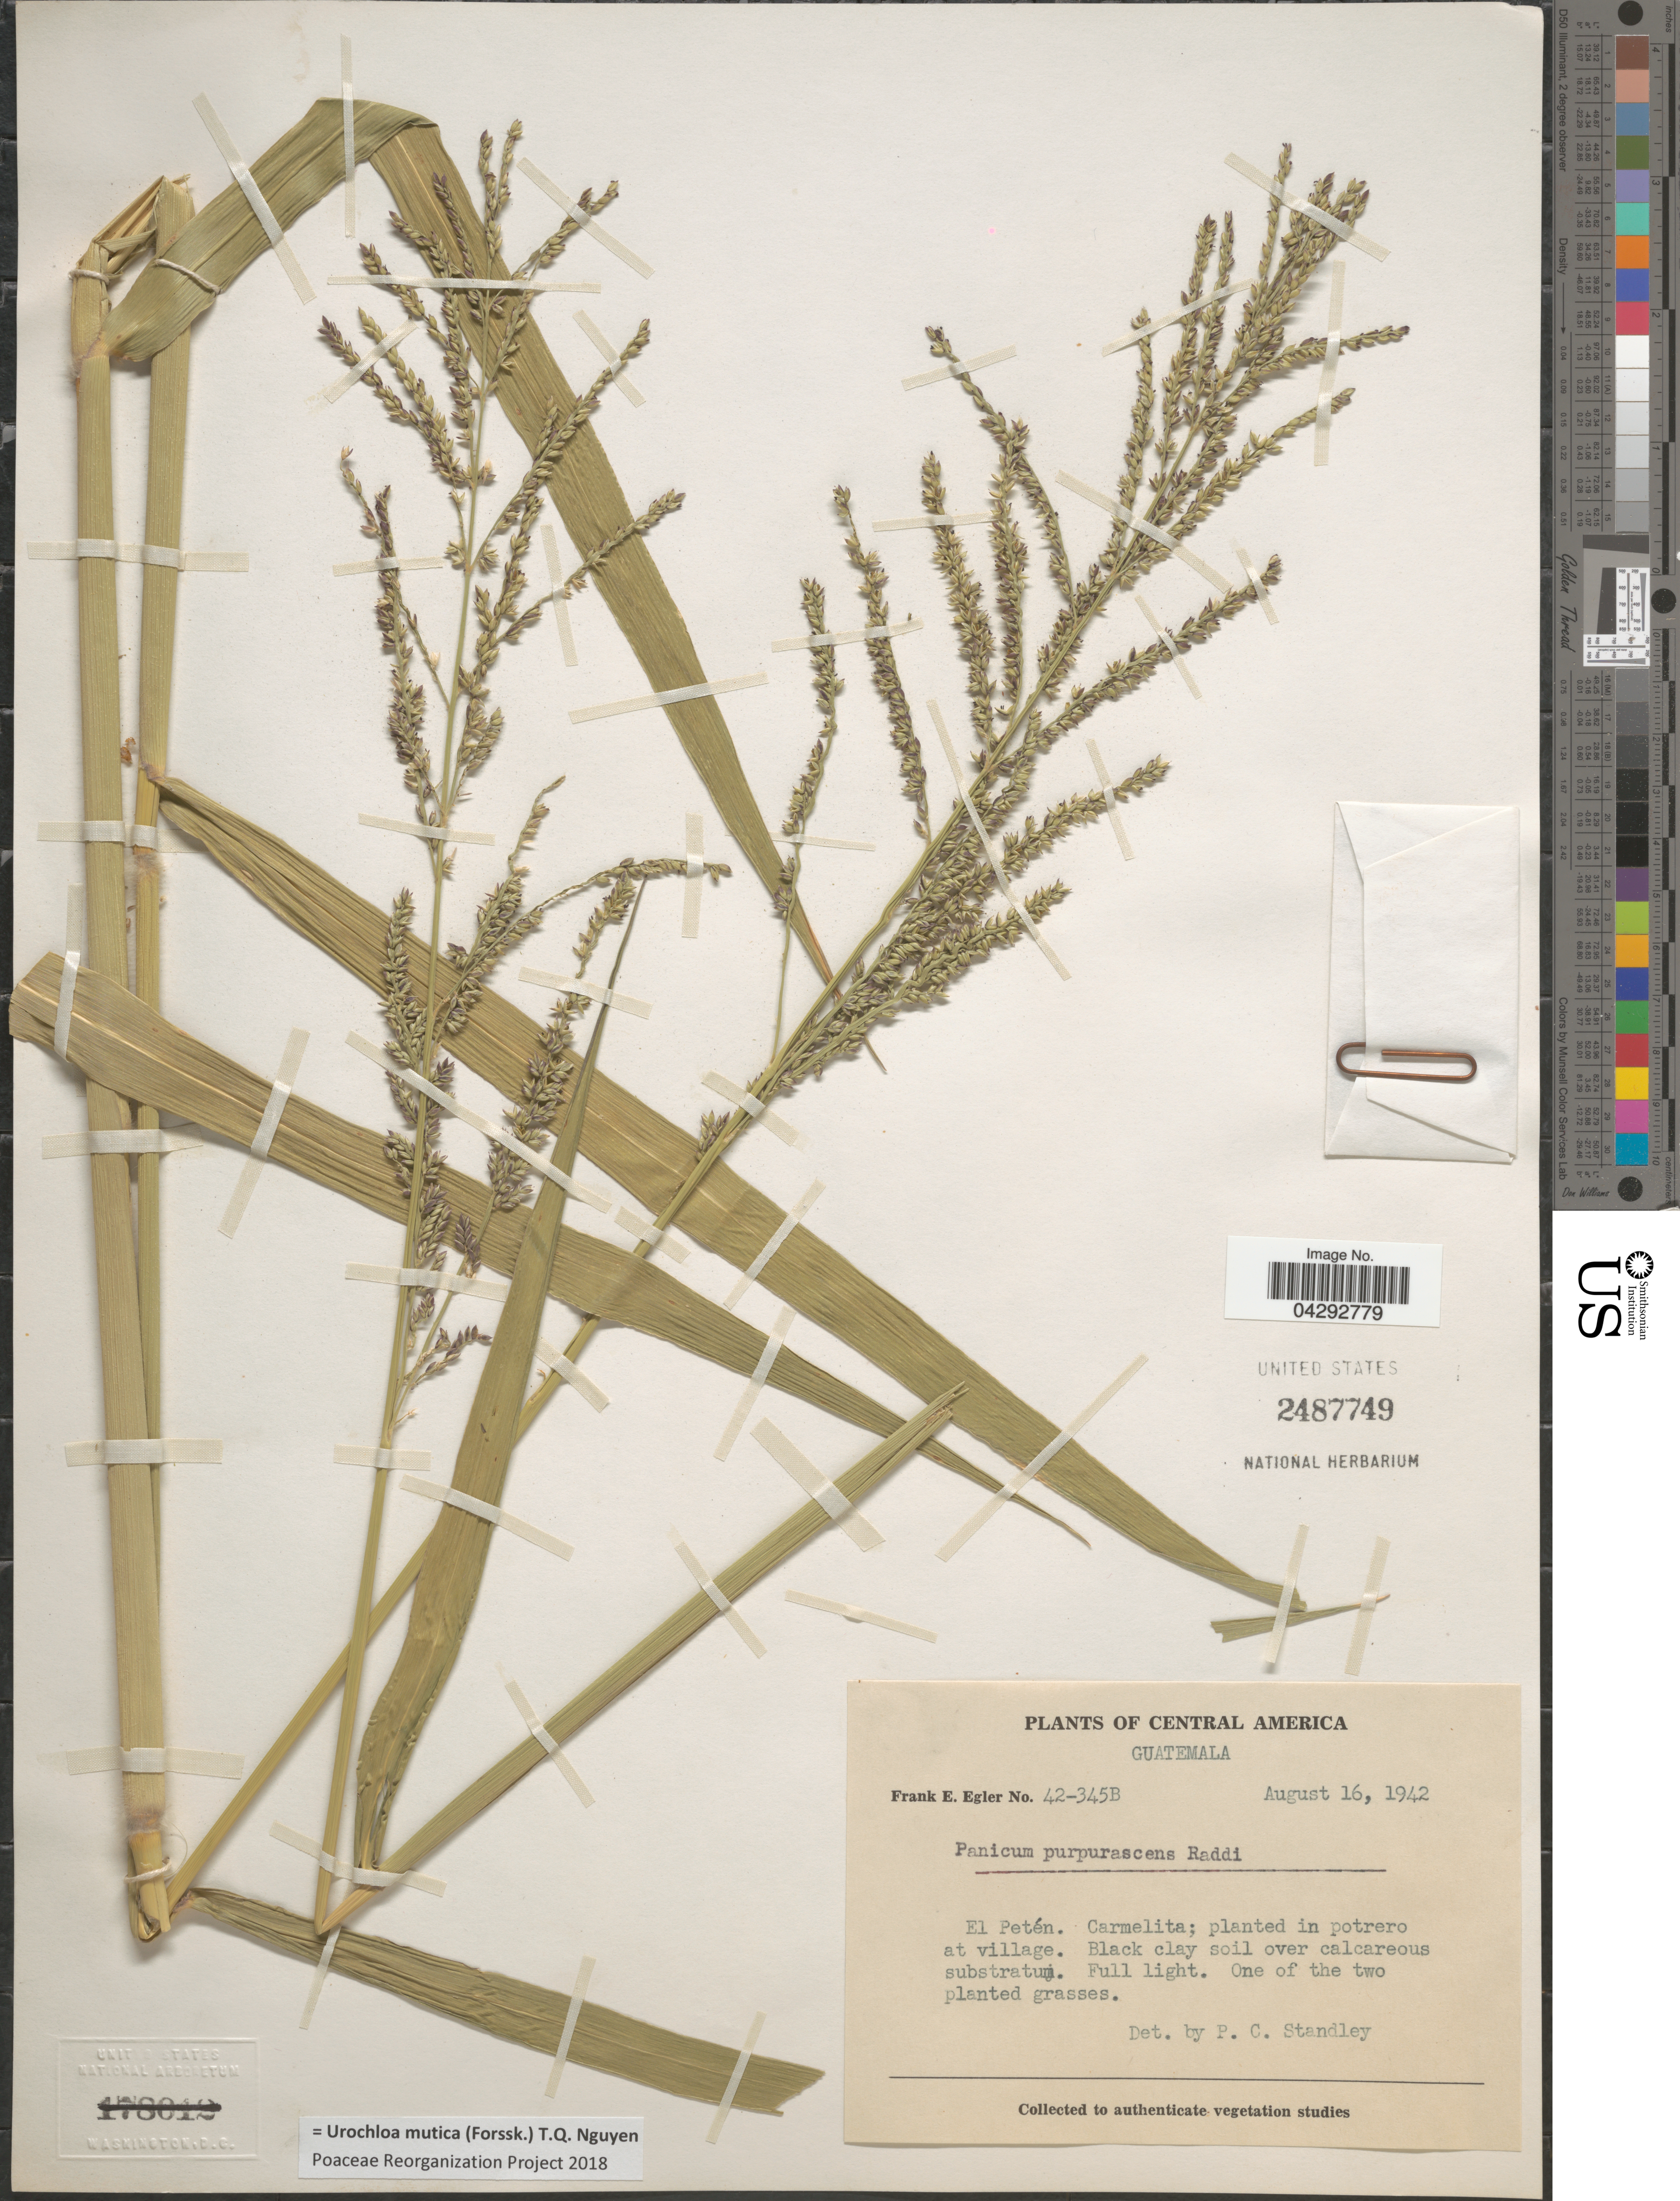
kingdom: Plantae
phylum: Tracheophyta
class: Liliopsida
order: Poales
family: Poaceae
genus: Urochloa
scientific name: Urochloa mutica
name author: (Forssk.) T.Q. Nguyen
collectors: F. Egler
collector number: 42-345B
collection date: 1942-08-16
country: Guatemala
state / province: El Peten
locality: Carmelita.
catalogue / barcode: US 2487749